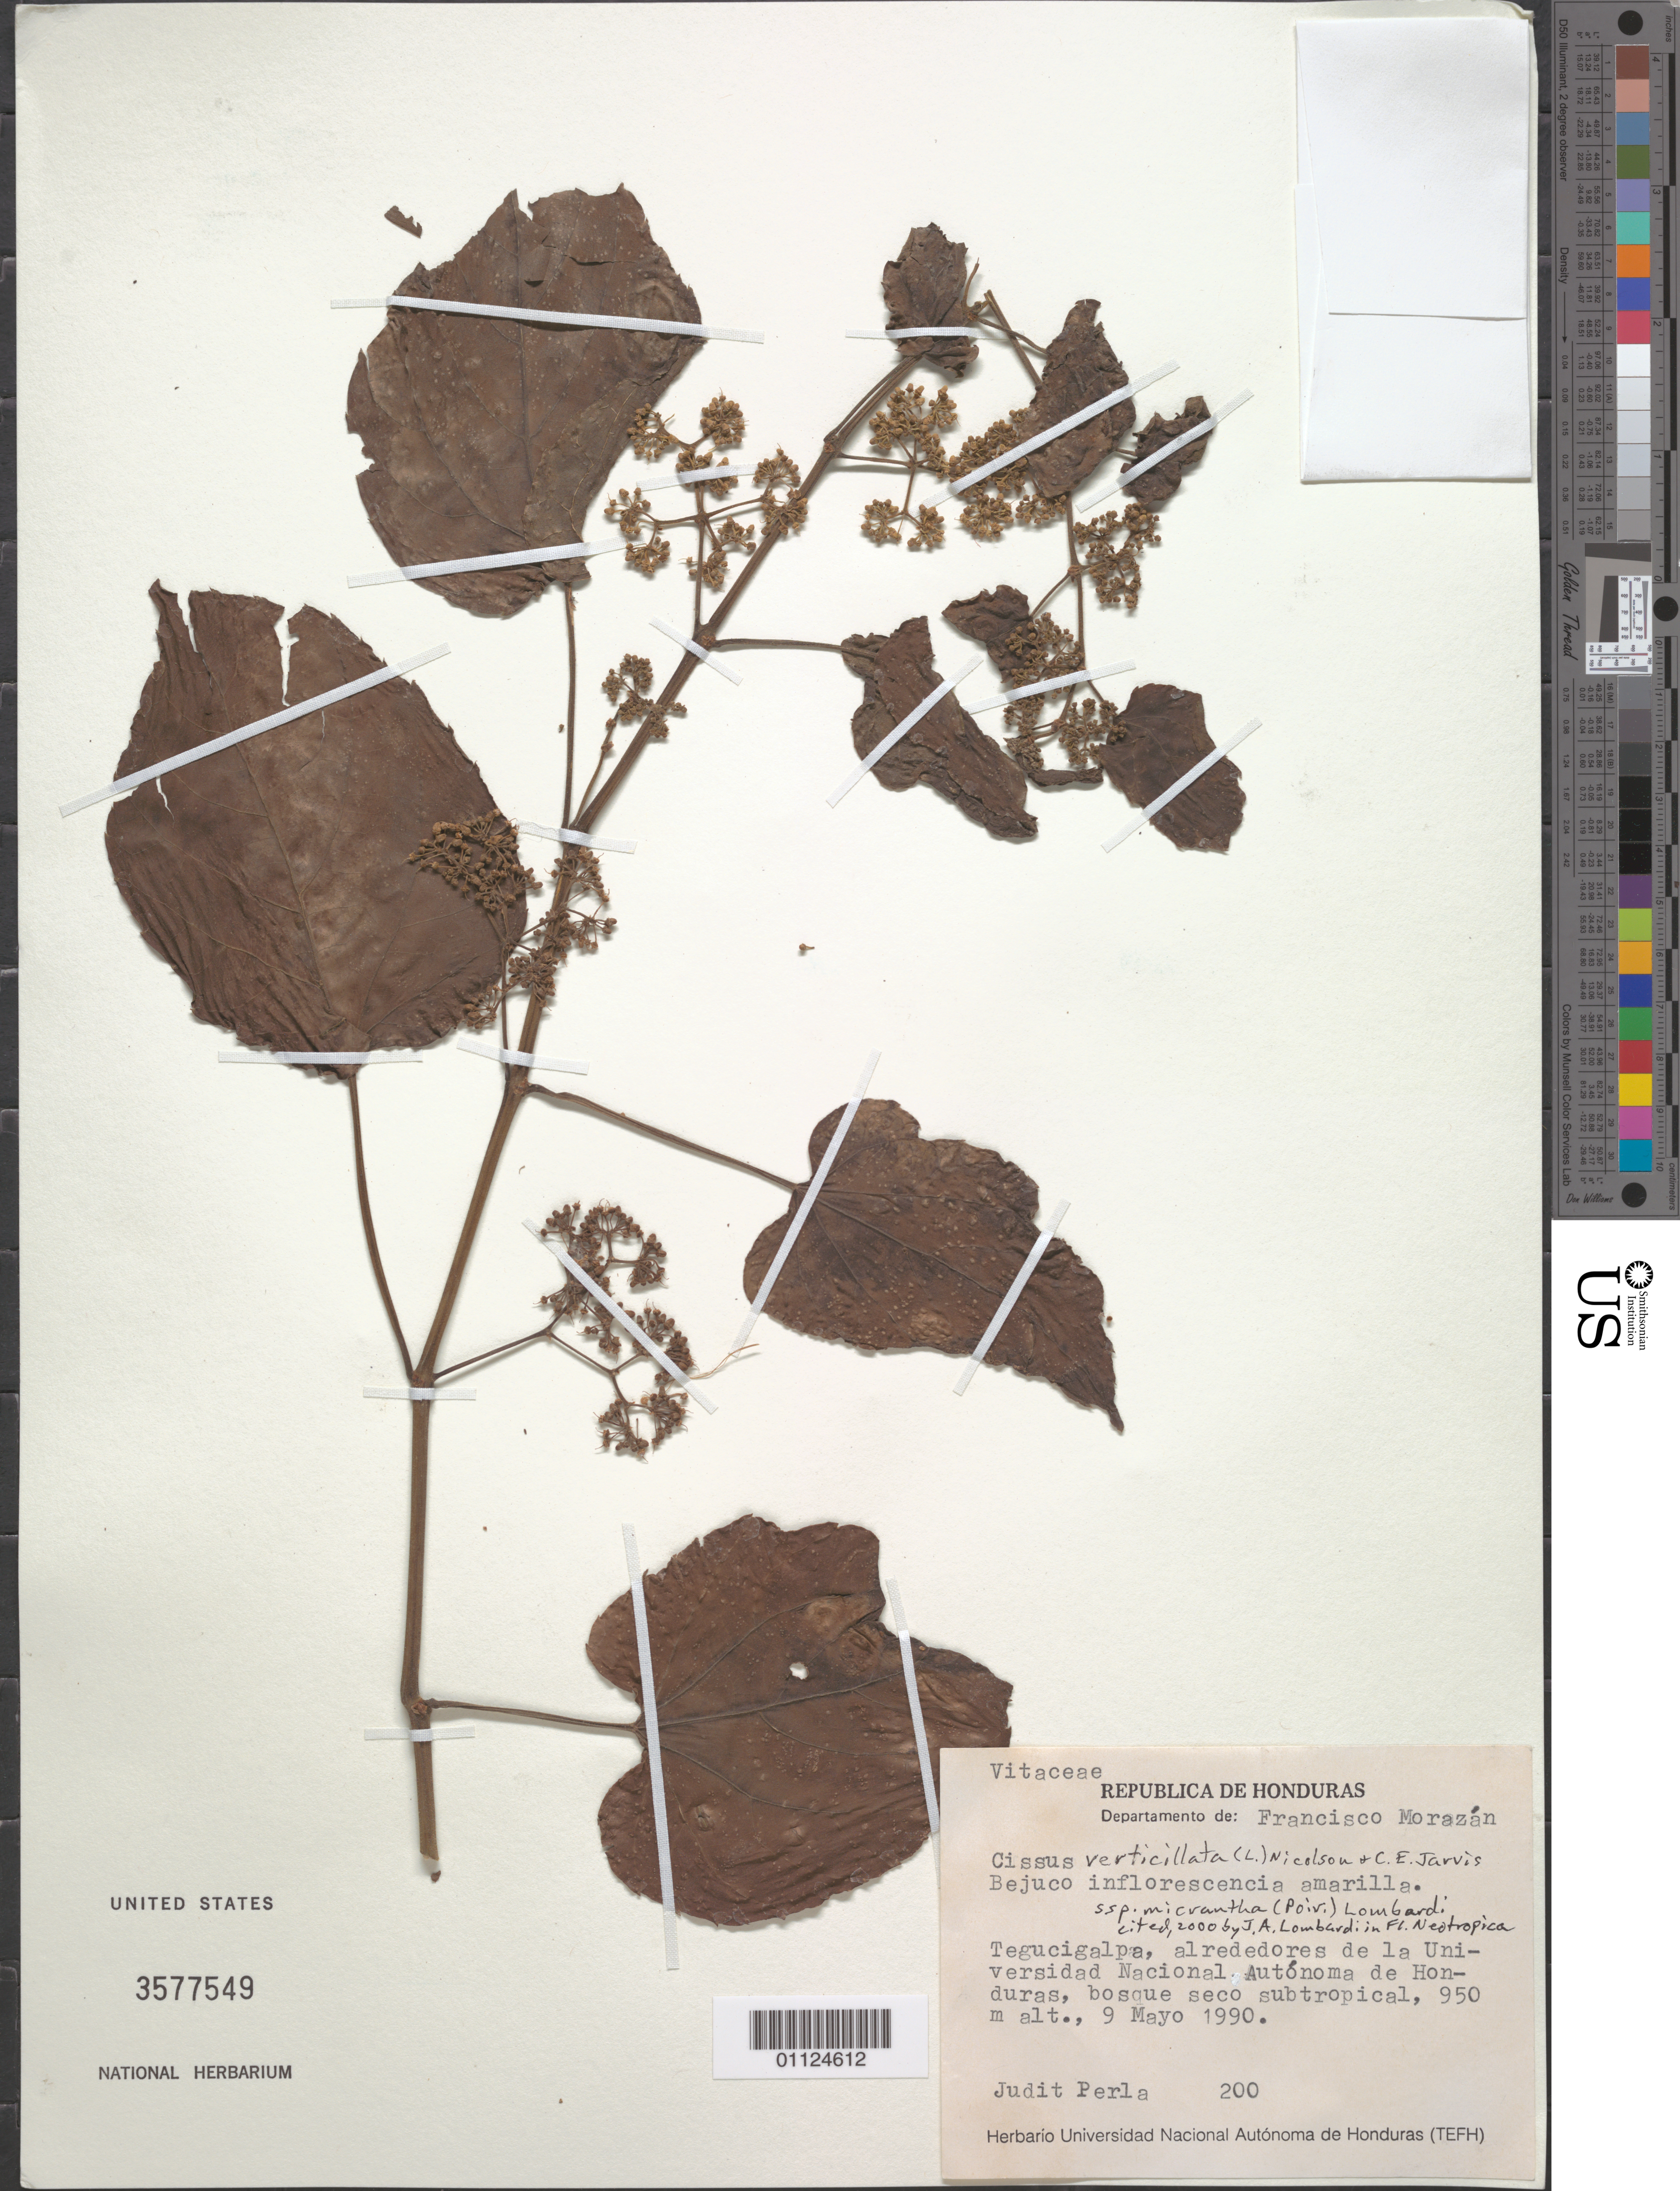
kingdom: Plantae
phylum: Tracheophyta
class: Magnoliopsida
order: Vitales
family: Vitaceae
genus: Cissus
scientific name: Cissus verticillata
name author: (L.) Nicolson & C.E. Jarvis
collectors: J. Perla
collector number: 200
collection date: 1990-05-09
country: Honduras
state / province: Fco. Morazán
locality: Tegucigalpa, alrededores de la Universidad Nacional Autonoma de Honduras.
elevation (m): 950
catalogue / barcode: US 3577549